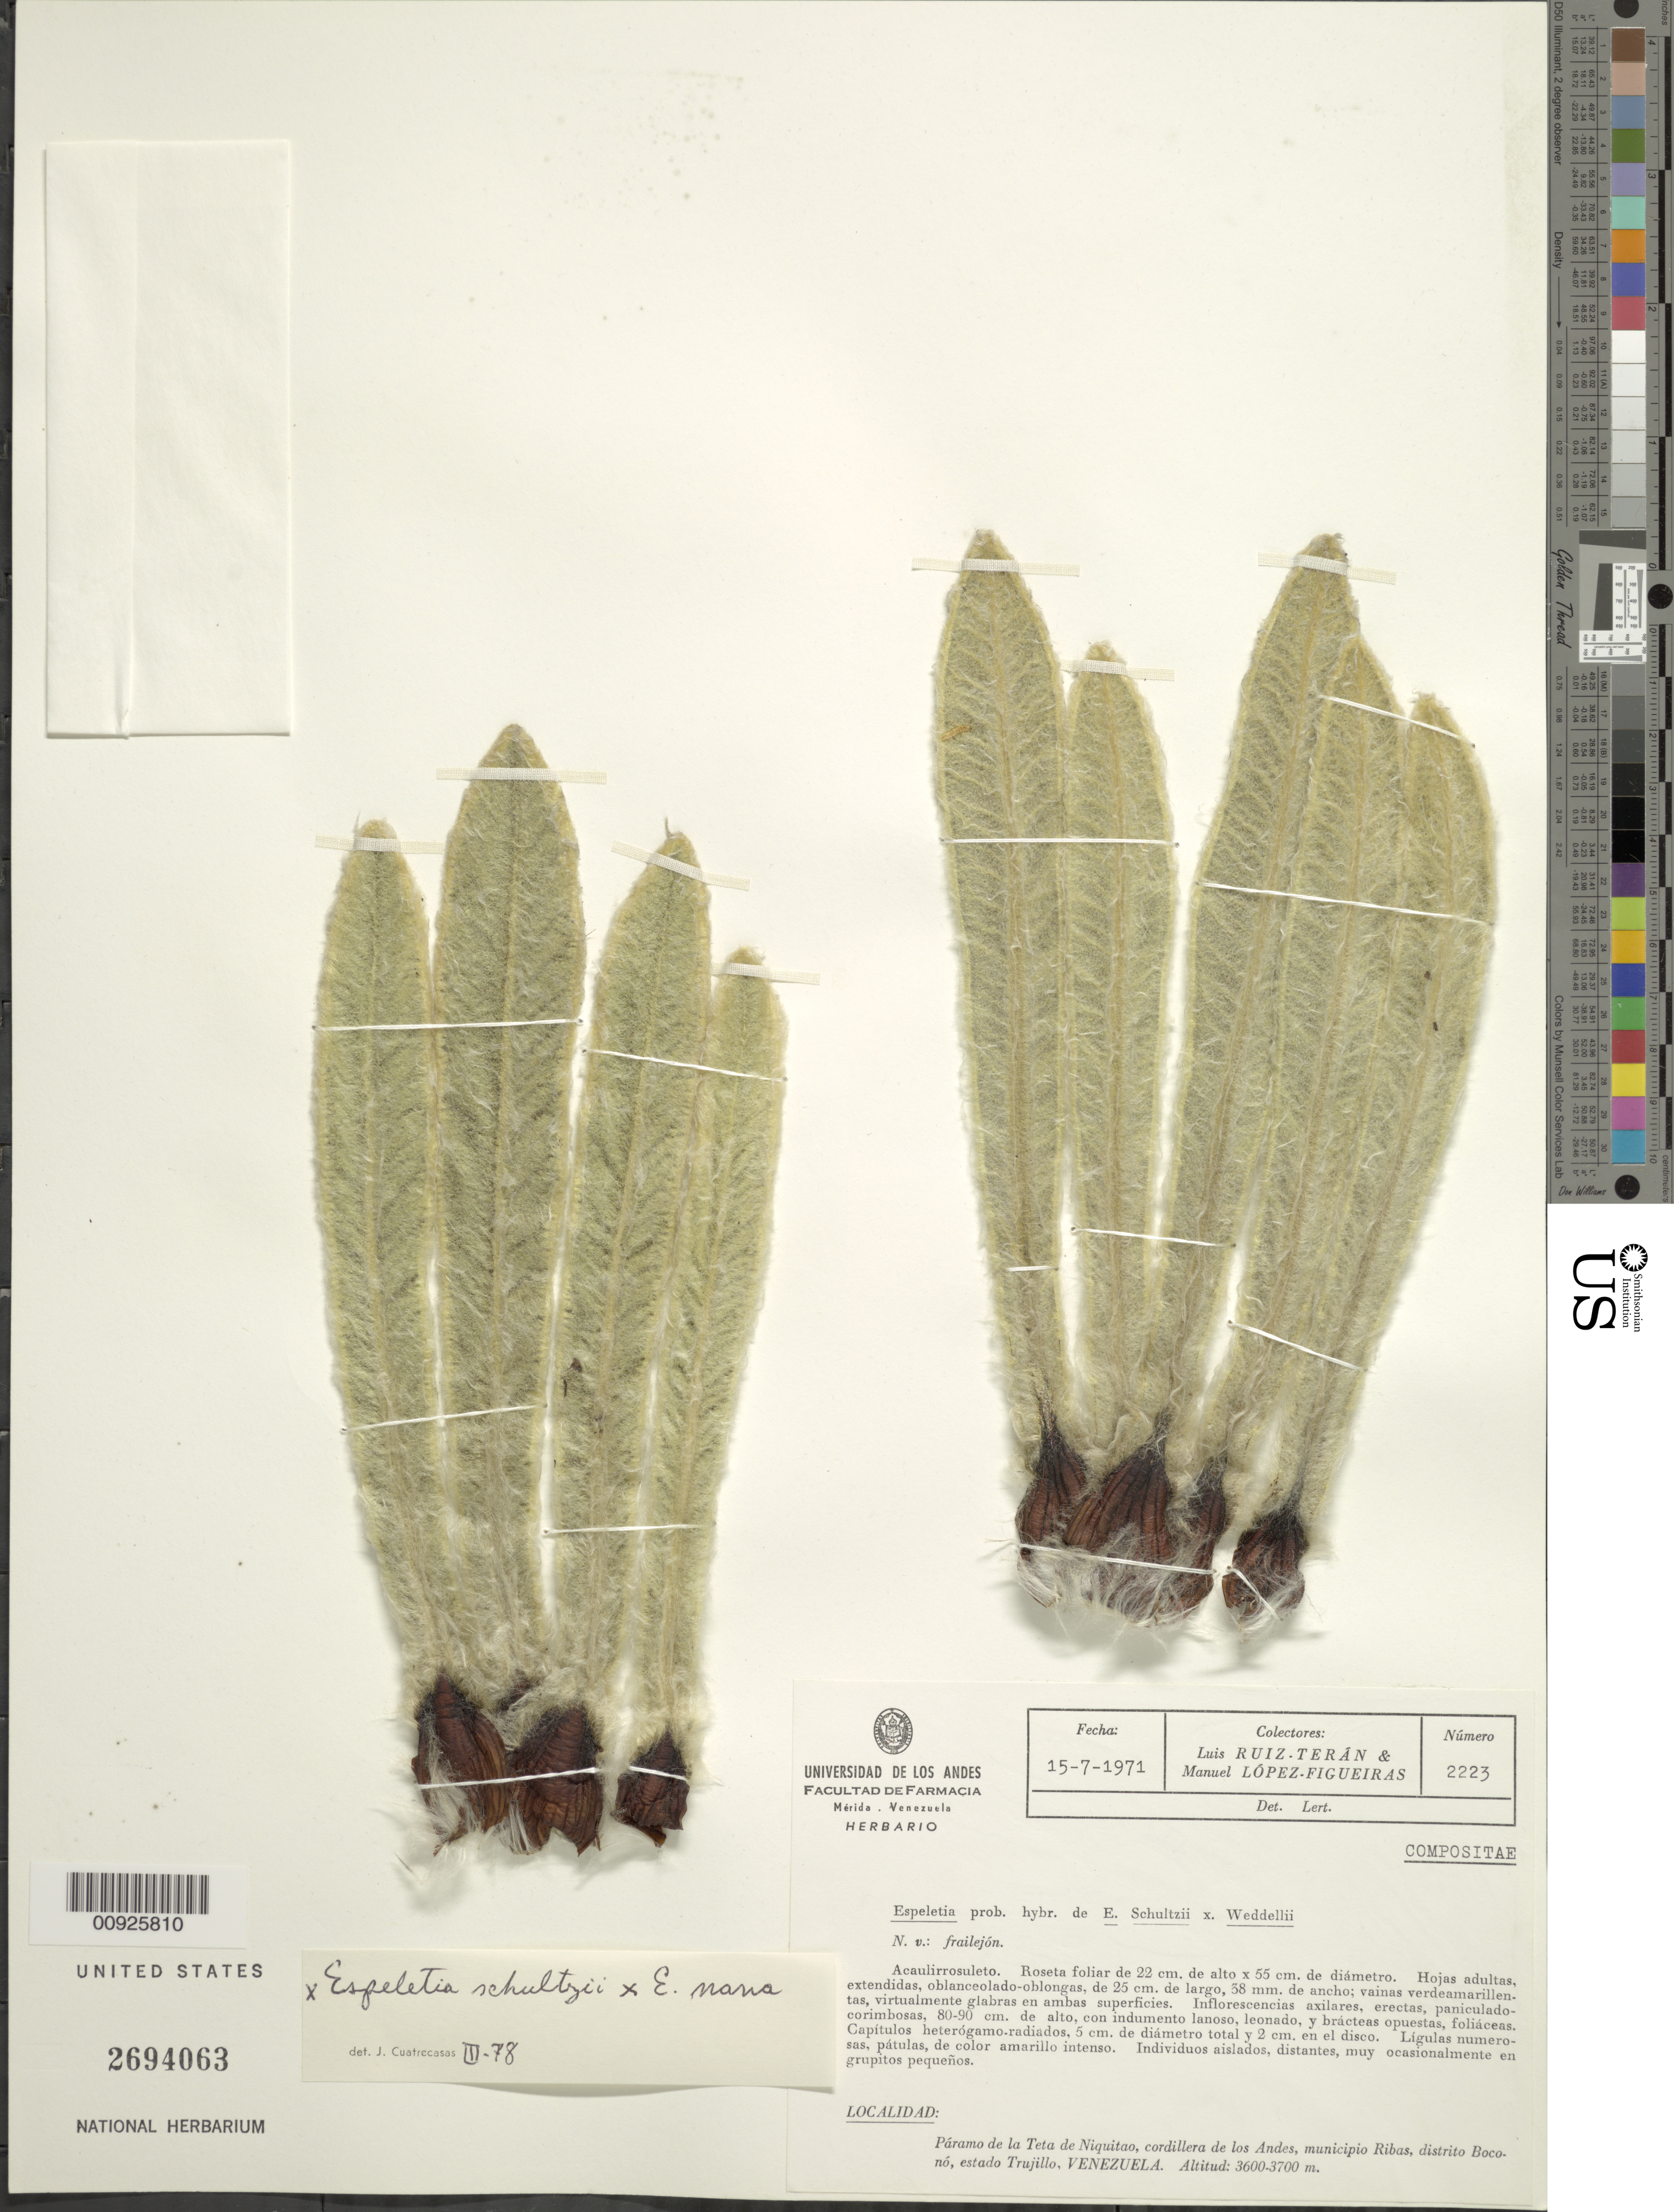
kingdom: Plantae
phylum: Tracheophyta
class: Magnoliopsida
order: Asterales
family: Asteraceae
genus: Espeletia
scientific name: Espeletia nana x E. schultzii Wedd.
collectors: L. E. Ruíz-Terán & M. López Figueiras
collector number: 2223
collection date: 1971-07-15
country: Venezuela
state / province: Trujillo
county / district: D. Boconó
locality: P. de la Teta de Niquitao. Páramo de la Teta de Niquitao, Municipio Ribas.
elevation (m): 3600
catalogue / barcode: US 2694063